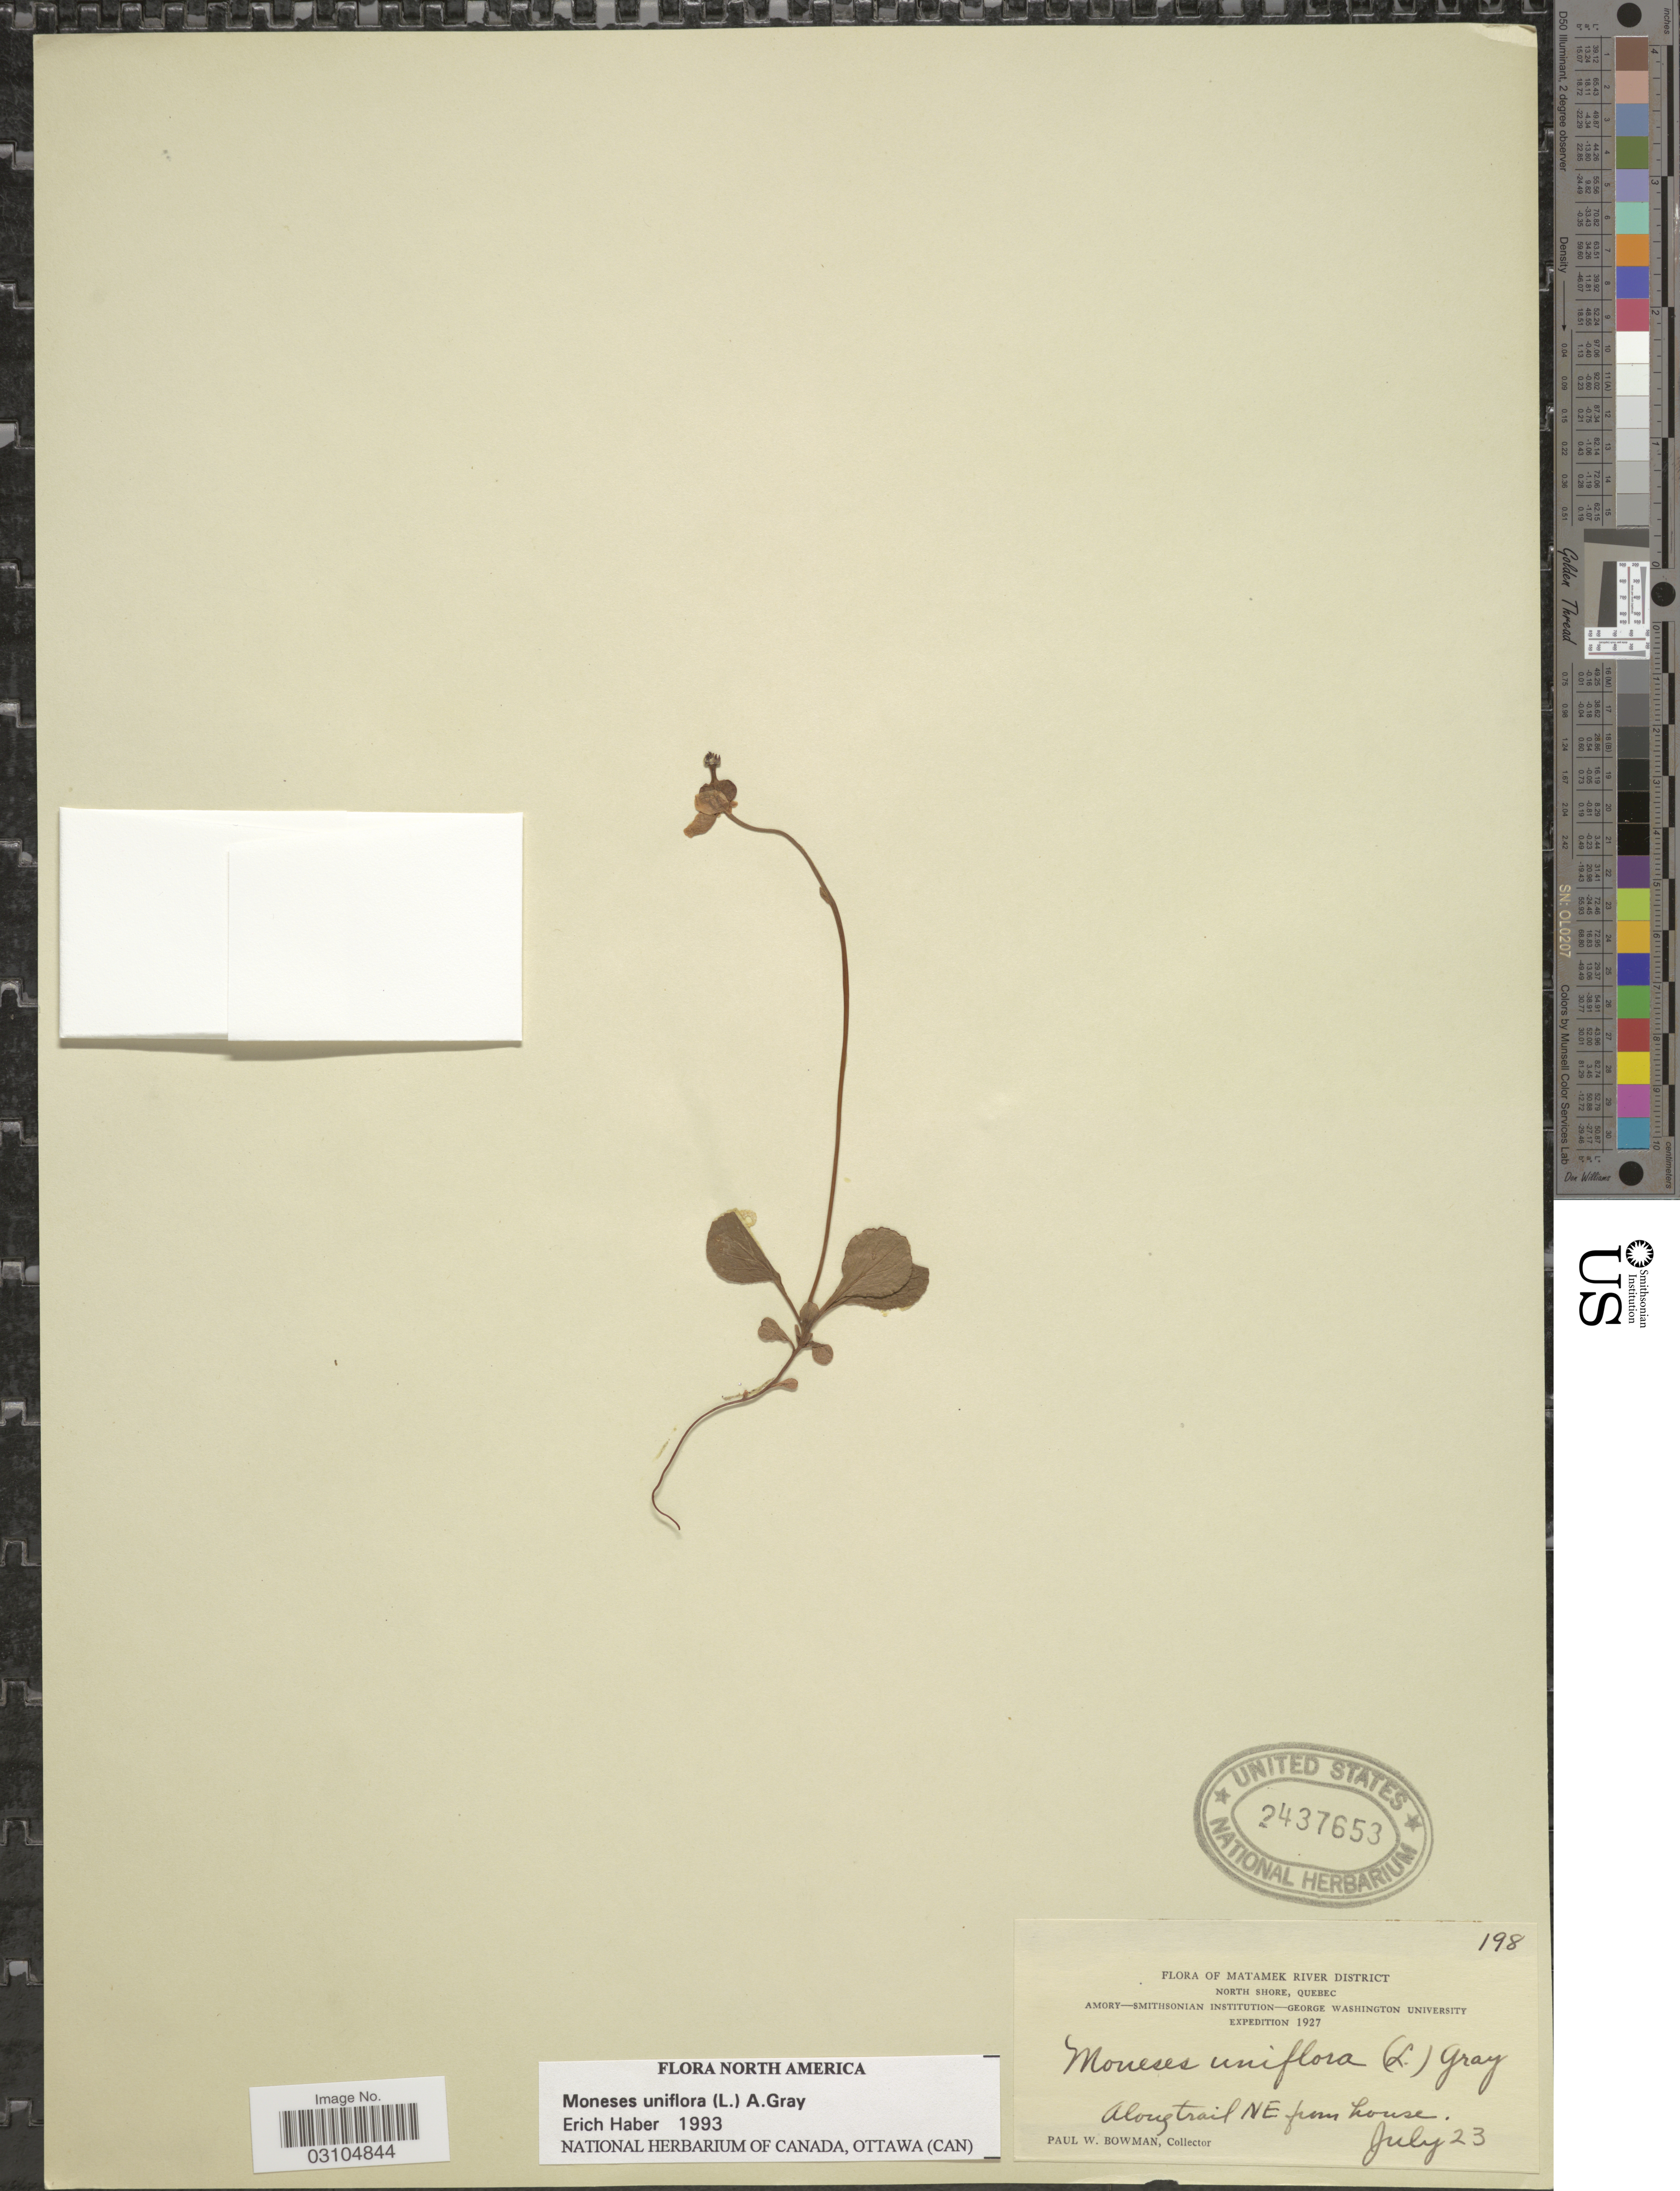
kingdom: Plantae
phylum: Tracheophyta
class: Magnoliopsida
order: Ericales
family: Ericaceae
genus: Moneses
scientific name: Moneses uniflora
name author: (L.) A. Gray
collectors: P. Bowman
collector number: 198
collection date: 1927-07-23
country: Canada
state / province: Quebec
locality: Matamek River District. North Shore. Along trail NE from house.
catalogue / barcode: US 2437653